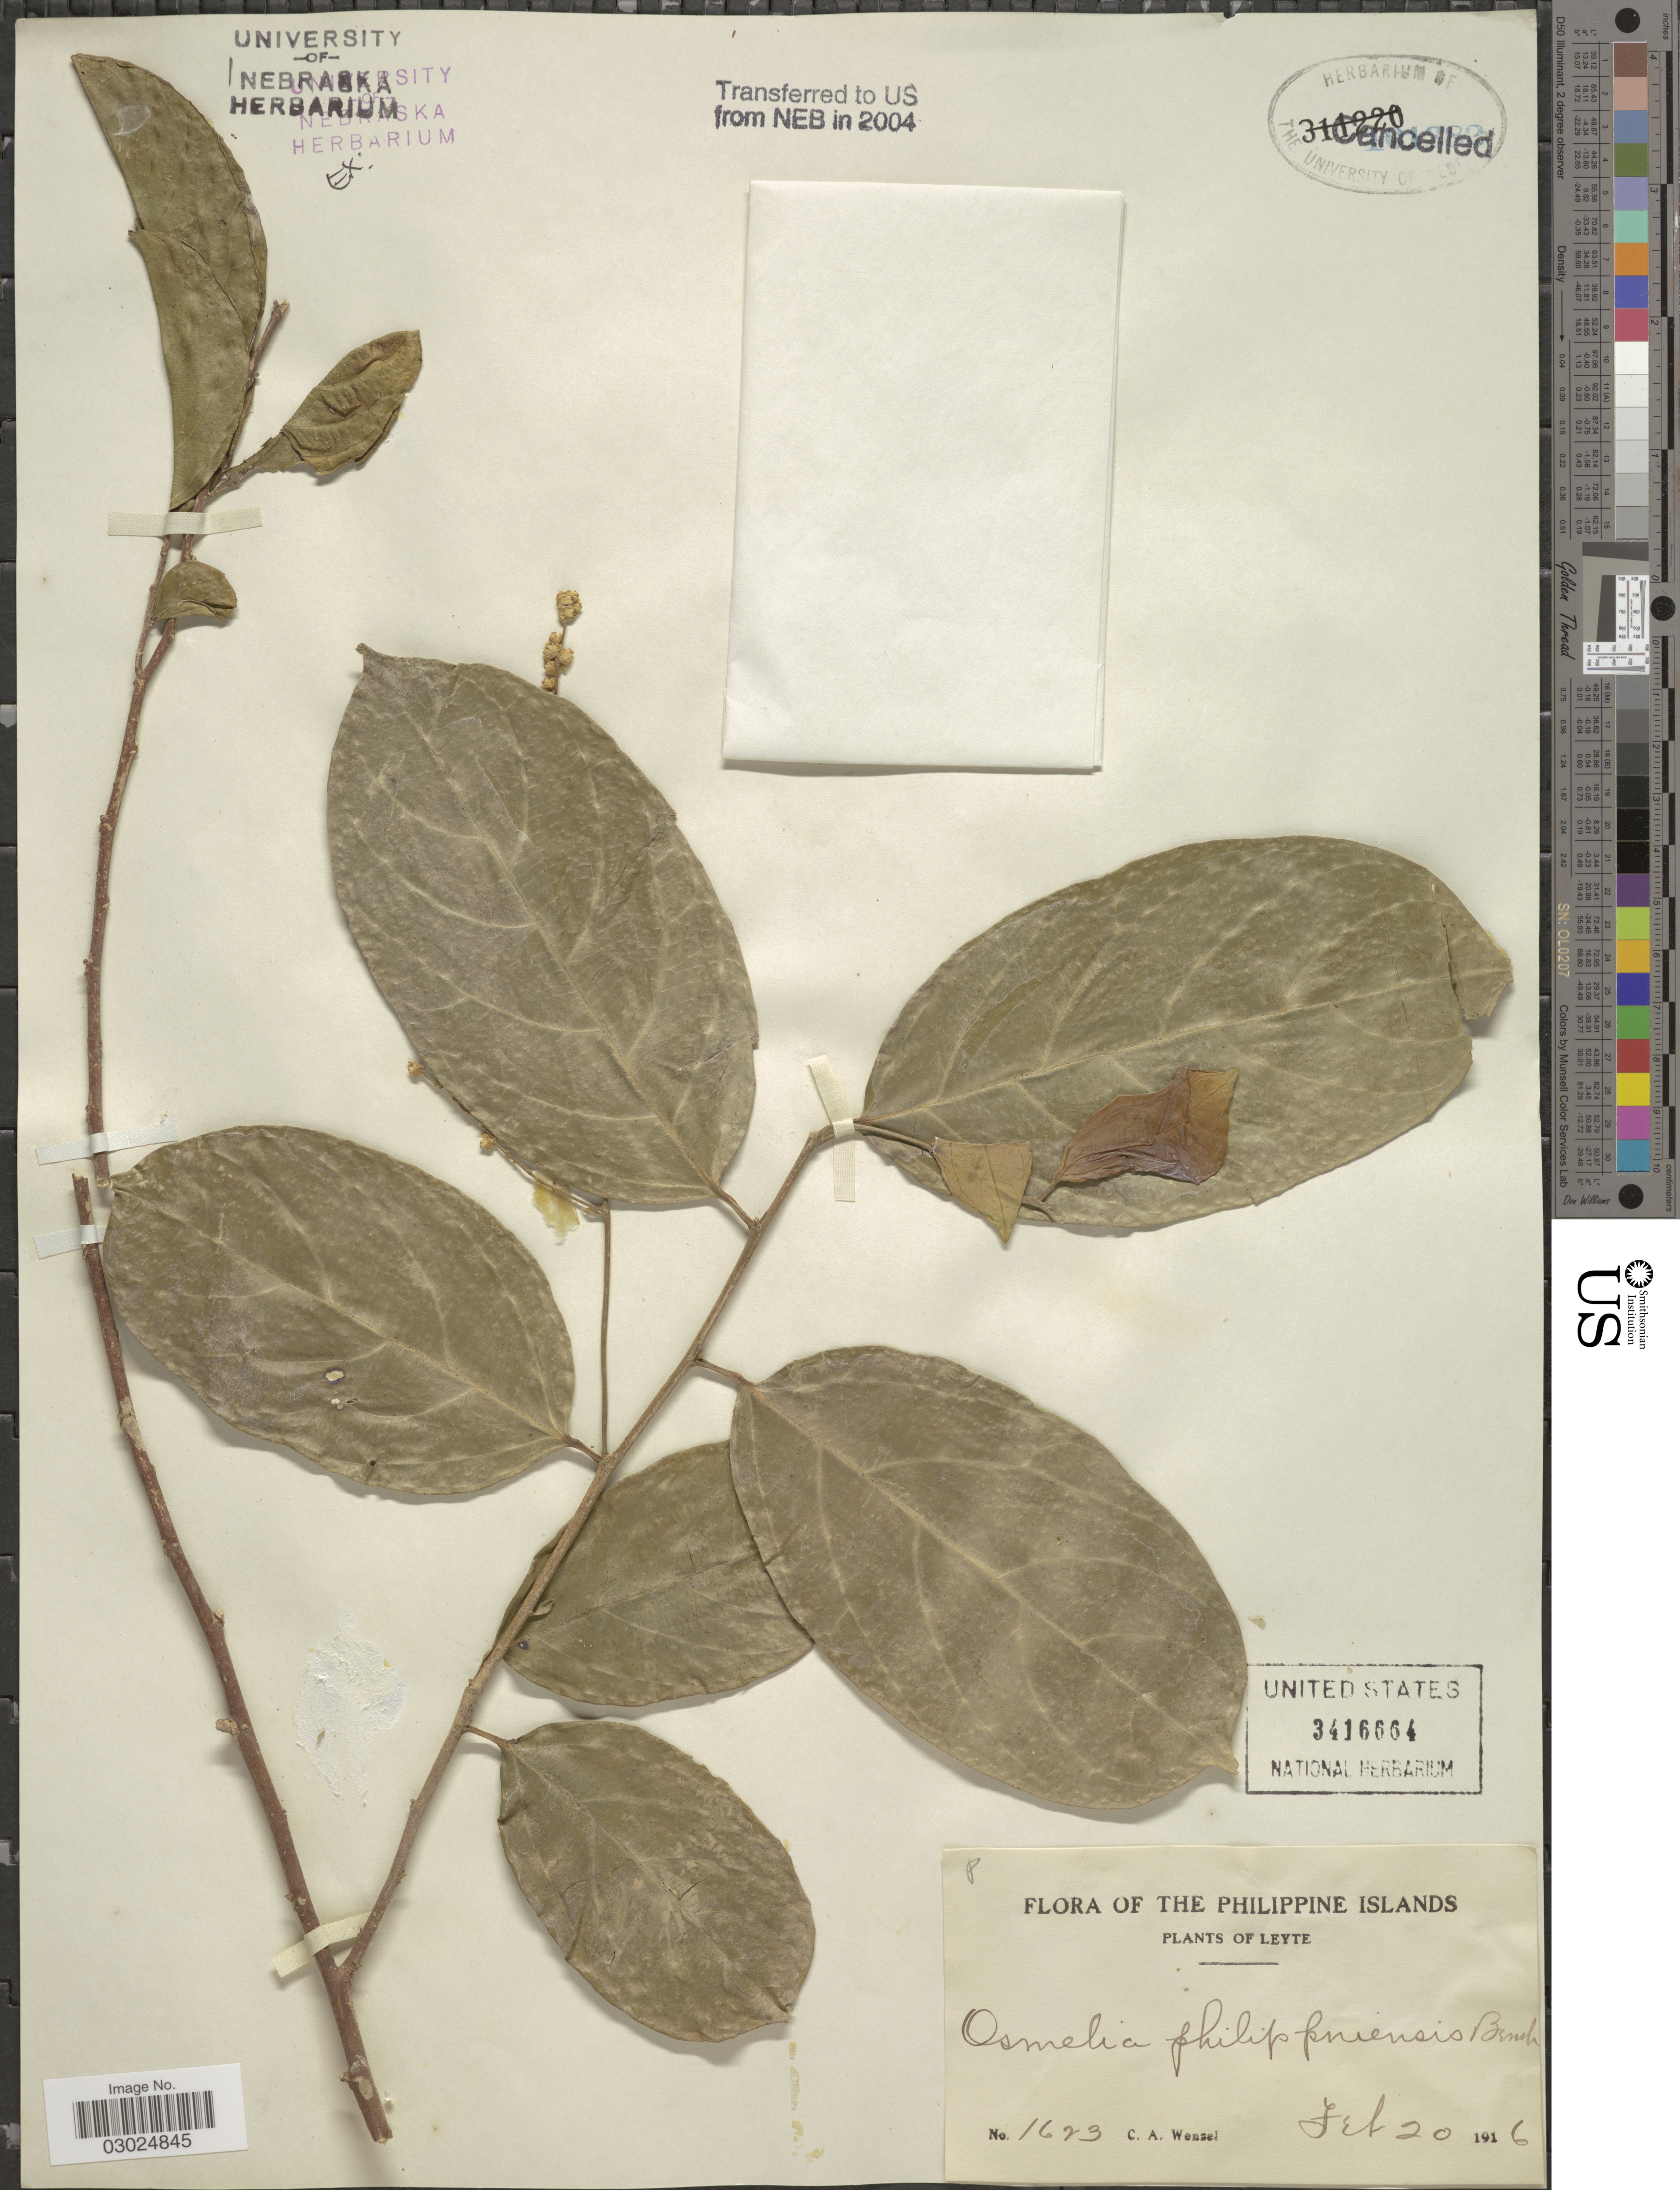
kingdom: Plantae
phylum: Tracheophyta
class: Magnoliopsida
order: Malpighiales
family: Salicaceae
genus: Osmelia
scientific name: Osmelia philippina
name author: (Turcz.) Benth.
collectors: C. Wenzel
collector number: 1623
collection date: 1916-02-20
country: Philippines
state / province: Eastern Visayas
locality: Leyte.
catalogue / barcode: US 3416664